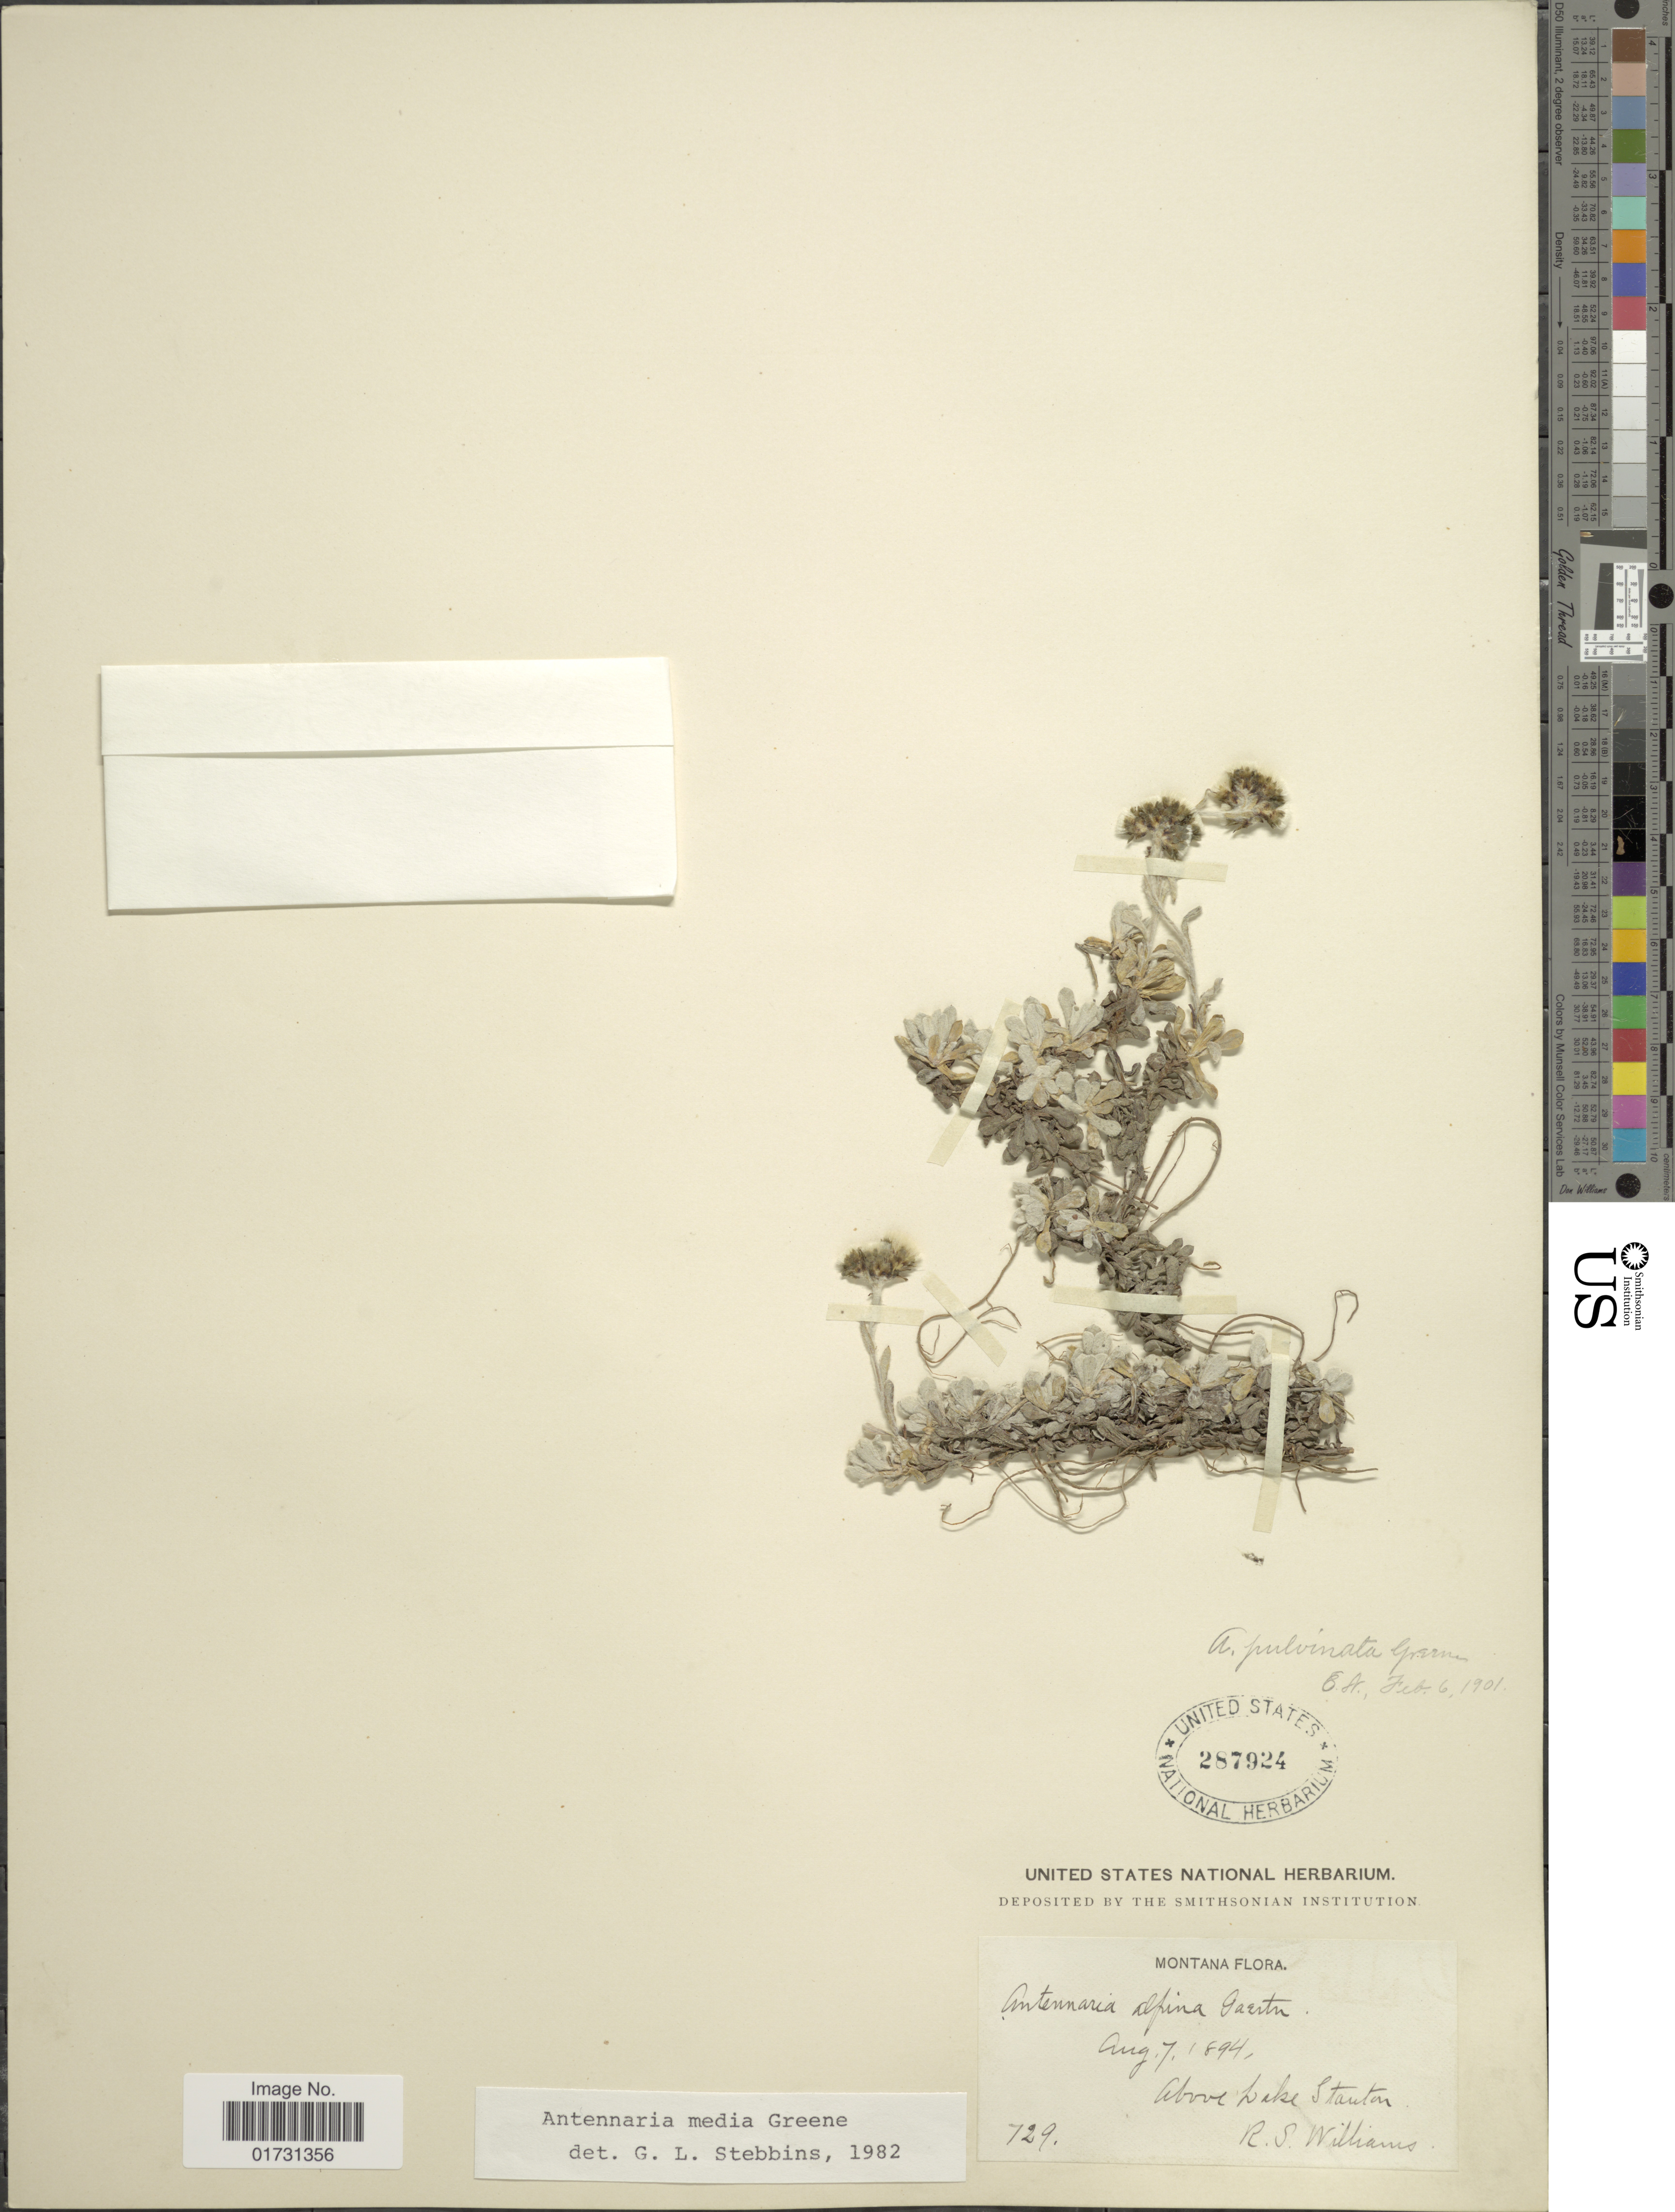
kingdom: Plantae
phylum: Tracheophyta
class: Magnoliopsida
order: Asterales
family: Asteraceae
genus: Antennaria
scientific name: Antennaria media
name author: Greene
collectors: R. S. Williams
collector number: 729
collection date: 1894-08-07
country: United States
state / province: Montana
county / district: Flathead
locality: Above Lake Stanton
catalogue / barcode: US 287924